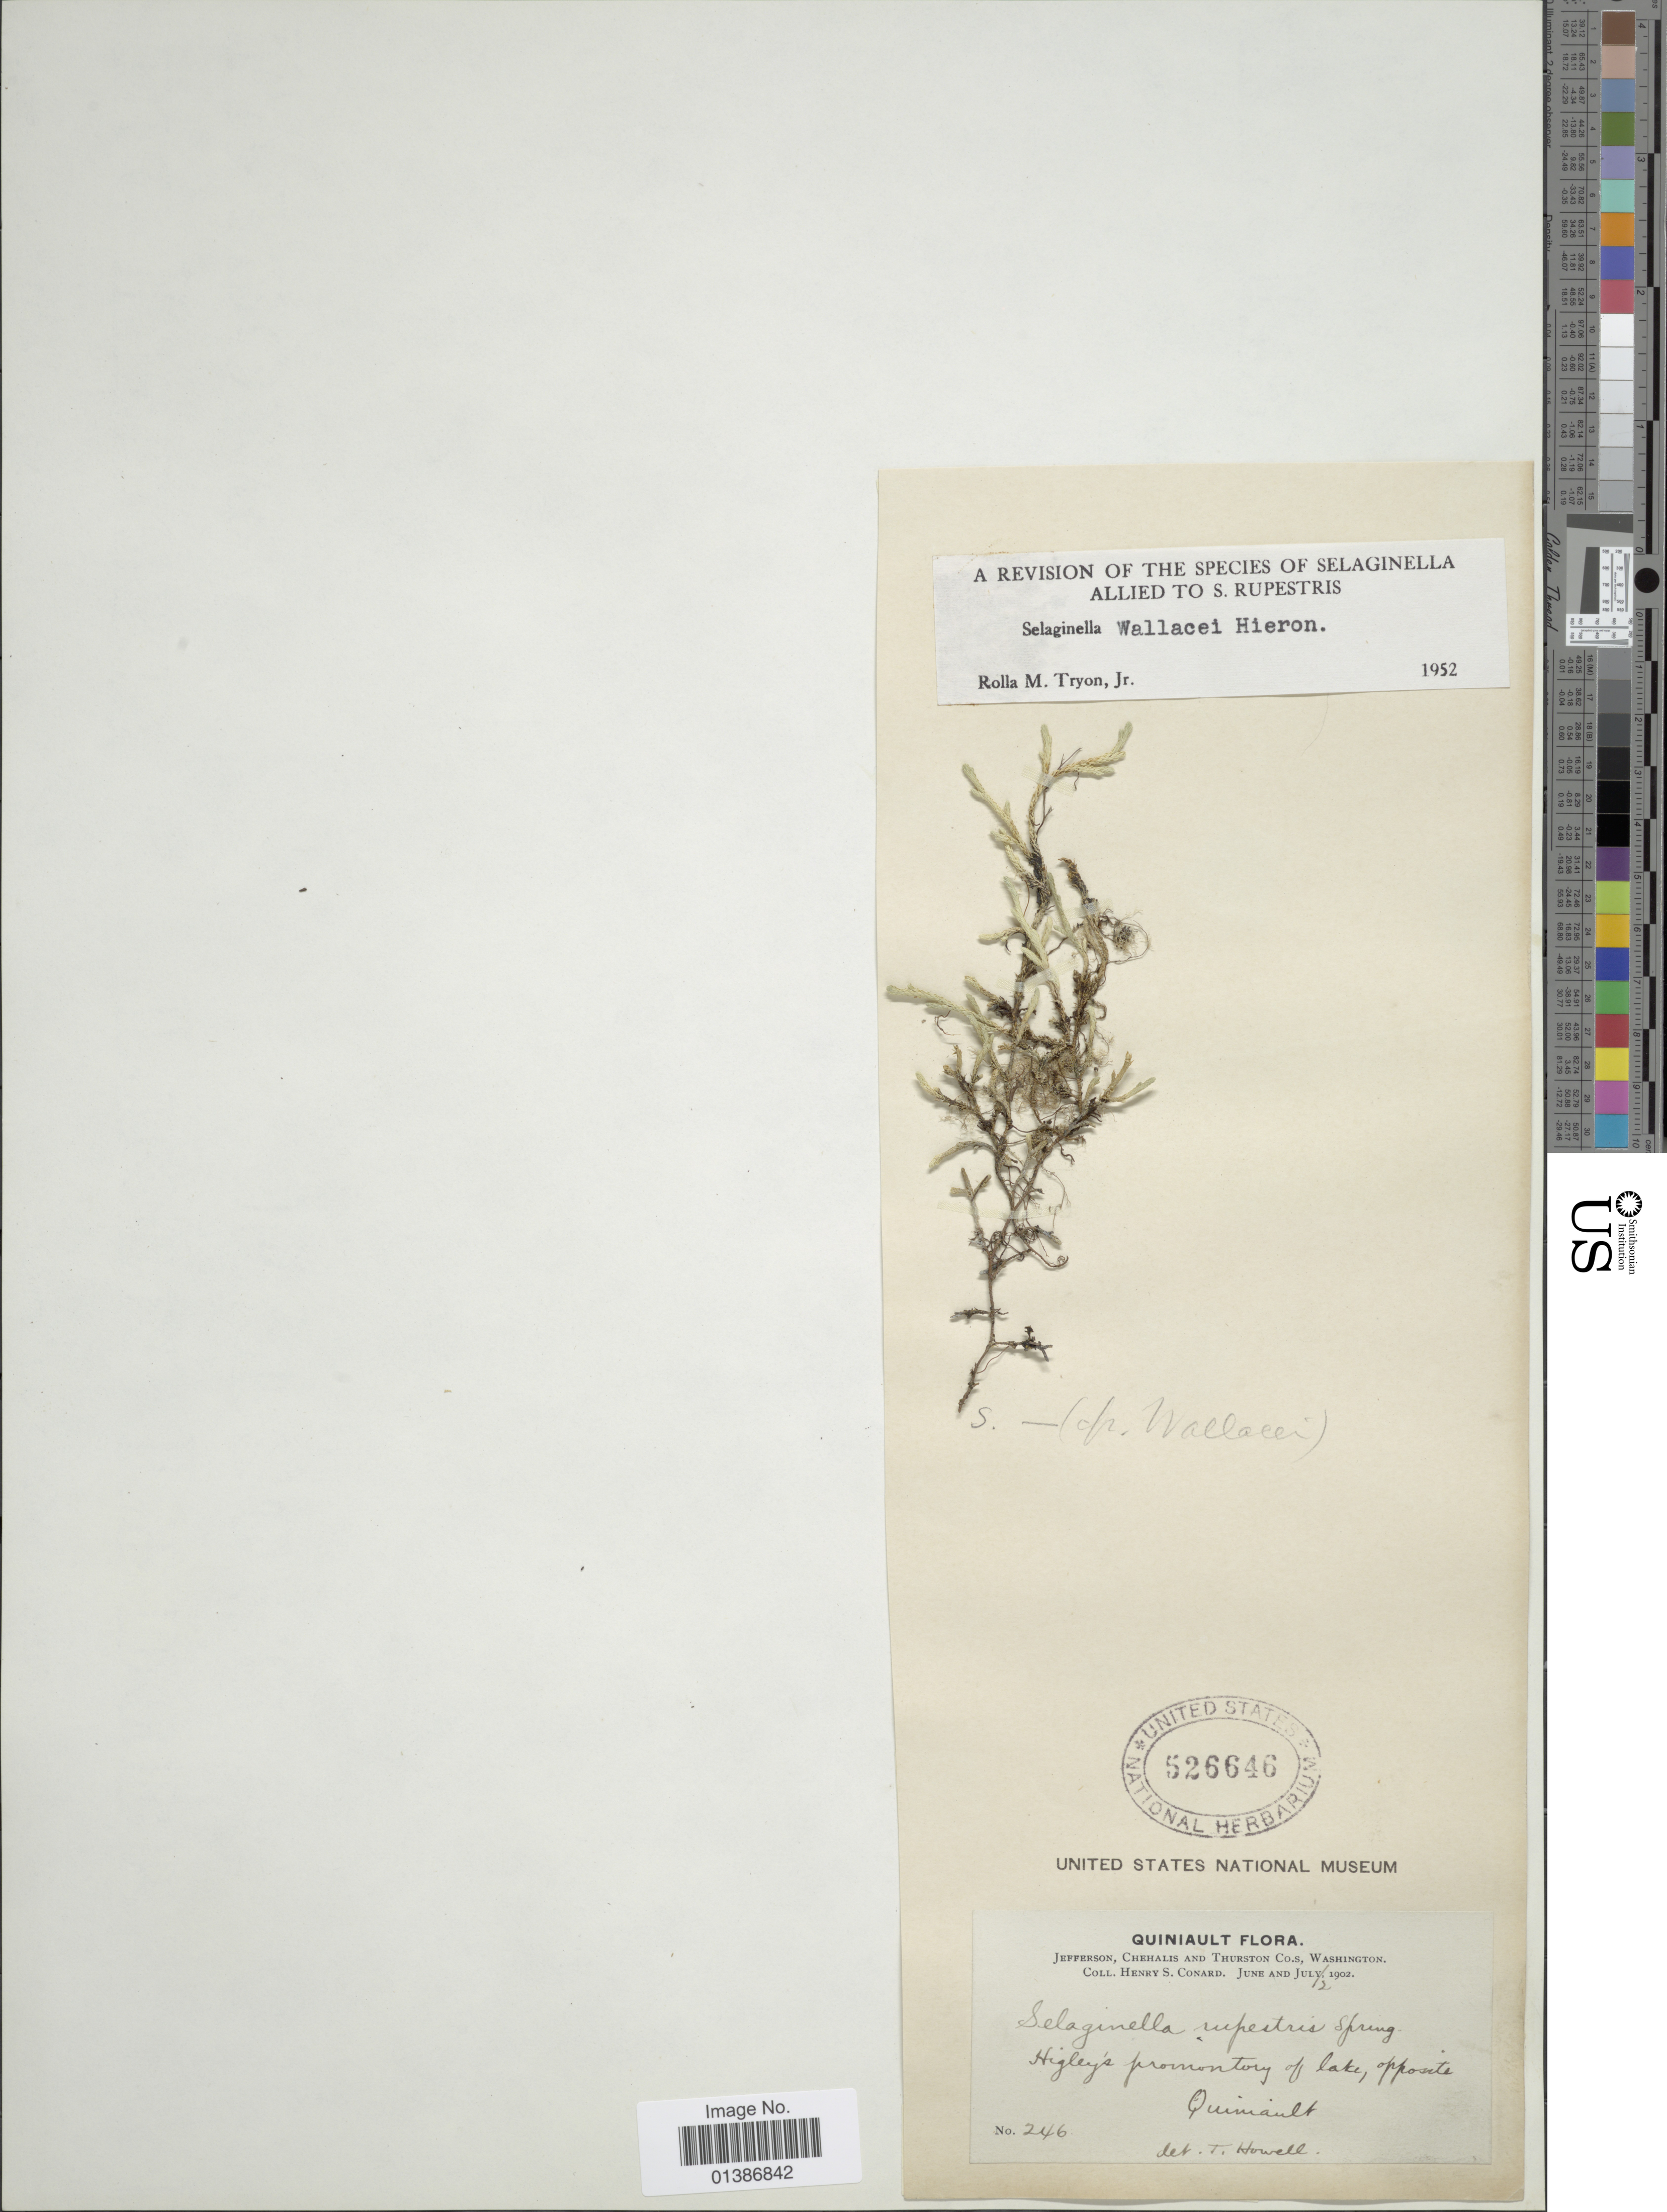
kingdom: Plantae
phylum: Tracheophyta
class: Lycopodiopsida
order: Selaginellales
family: Selaginellaceae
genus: Selaginella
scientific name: Selaginella wallacei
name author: Hieron.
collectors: H. S. Conard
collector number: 246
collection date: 1902-06/1902-07-02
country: United States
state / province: Washington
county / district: Thurston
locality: Jefferson, Chehalis and Thurston Co.s, Higley's promontory of lake, opposite. Quiniault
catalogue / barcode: US 526646